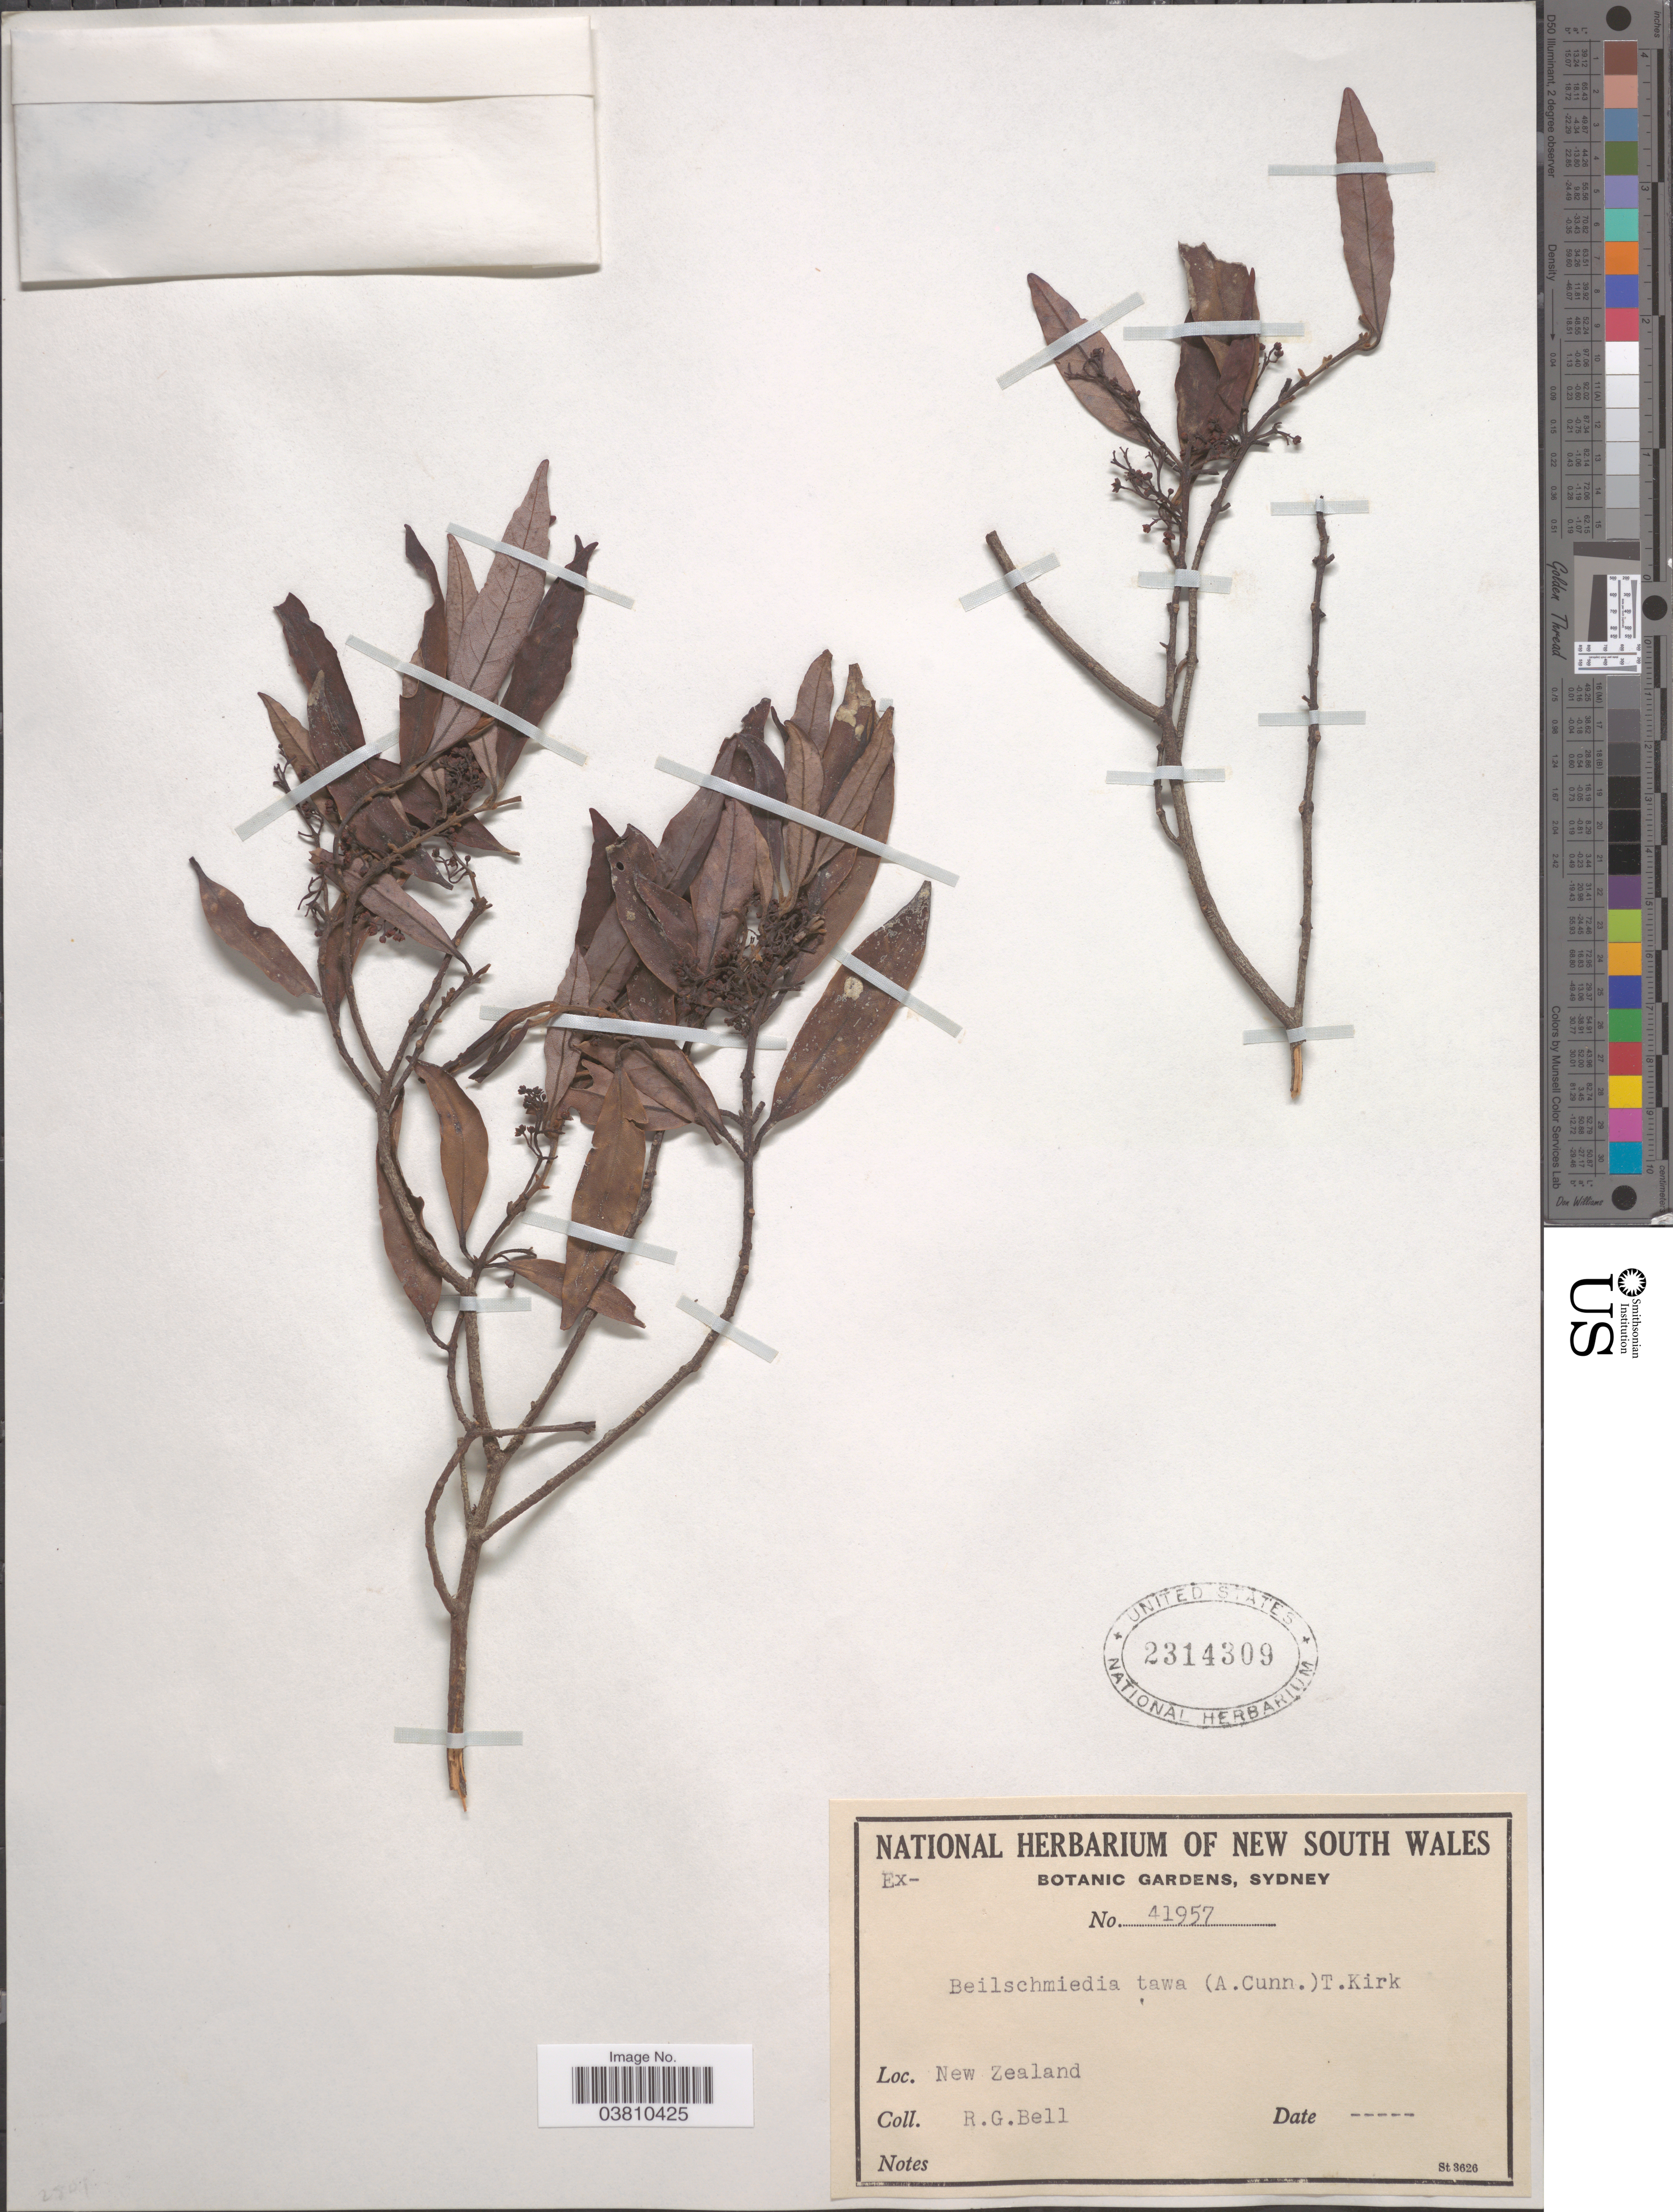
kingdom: Plantae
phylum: Tracheophyta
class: Magnoliopsida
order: Laurales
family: Lauraceae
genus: Beilschmiedia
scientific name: Beilschmiedia tawa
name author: Kirk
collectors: R. Bell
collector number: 41957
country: New Zealand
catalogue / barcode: US 2314309